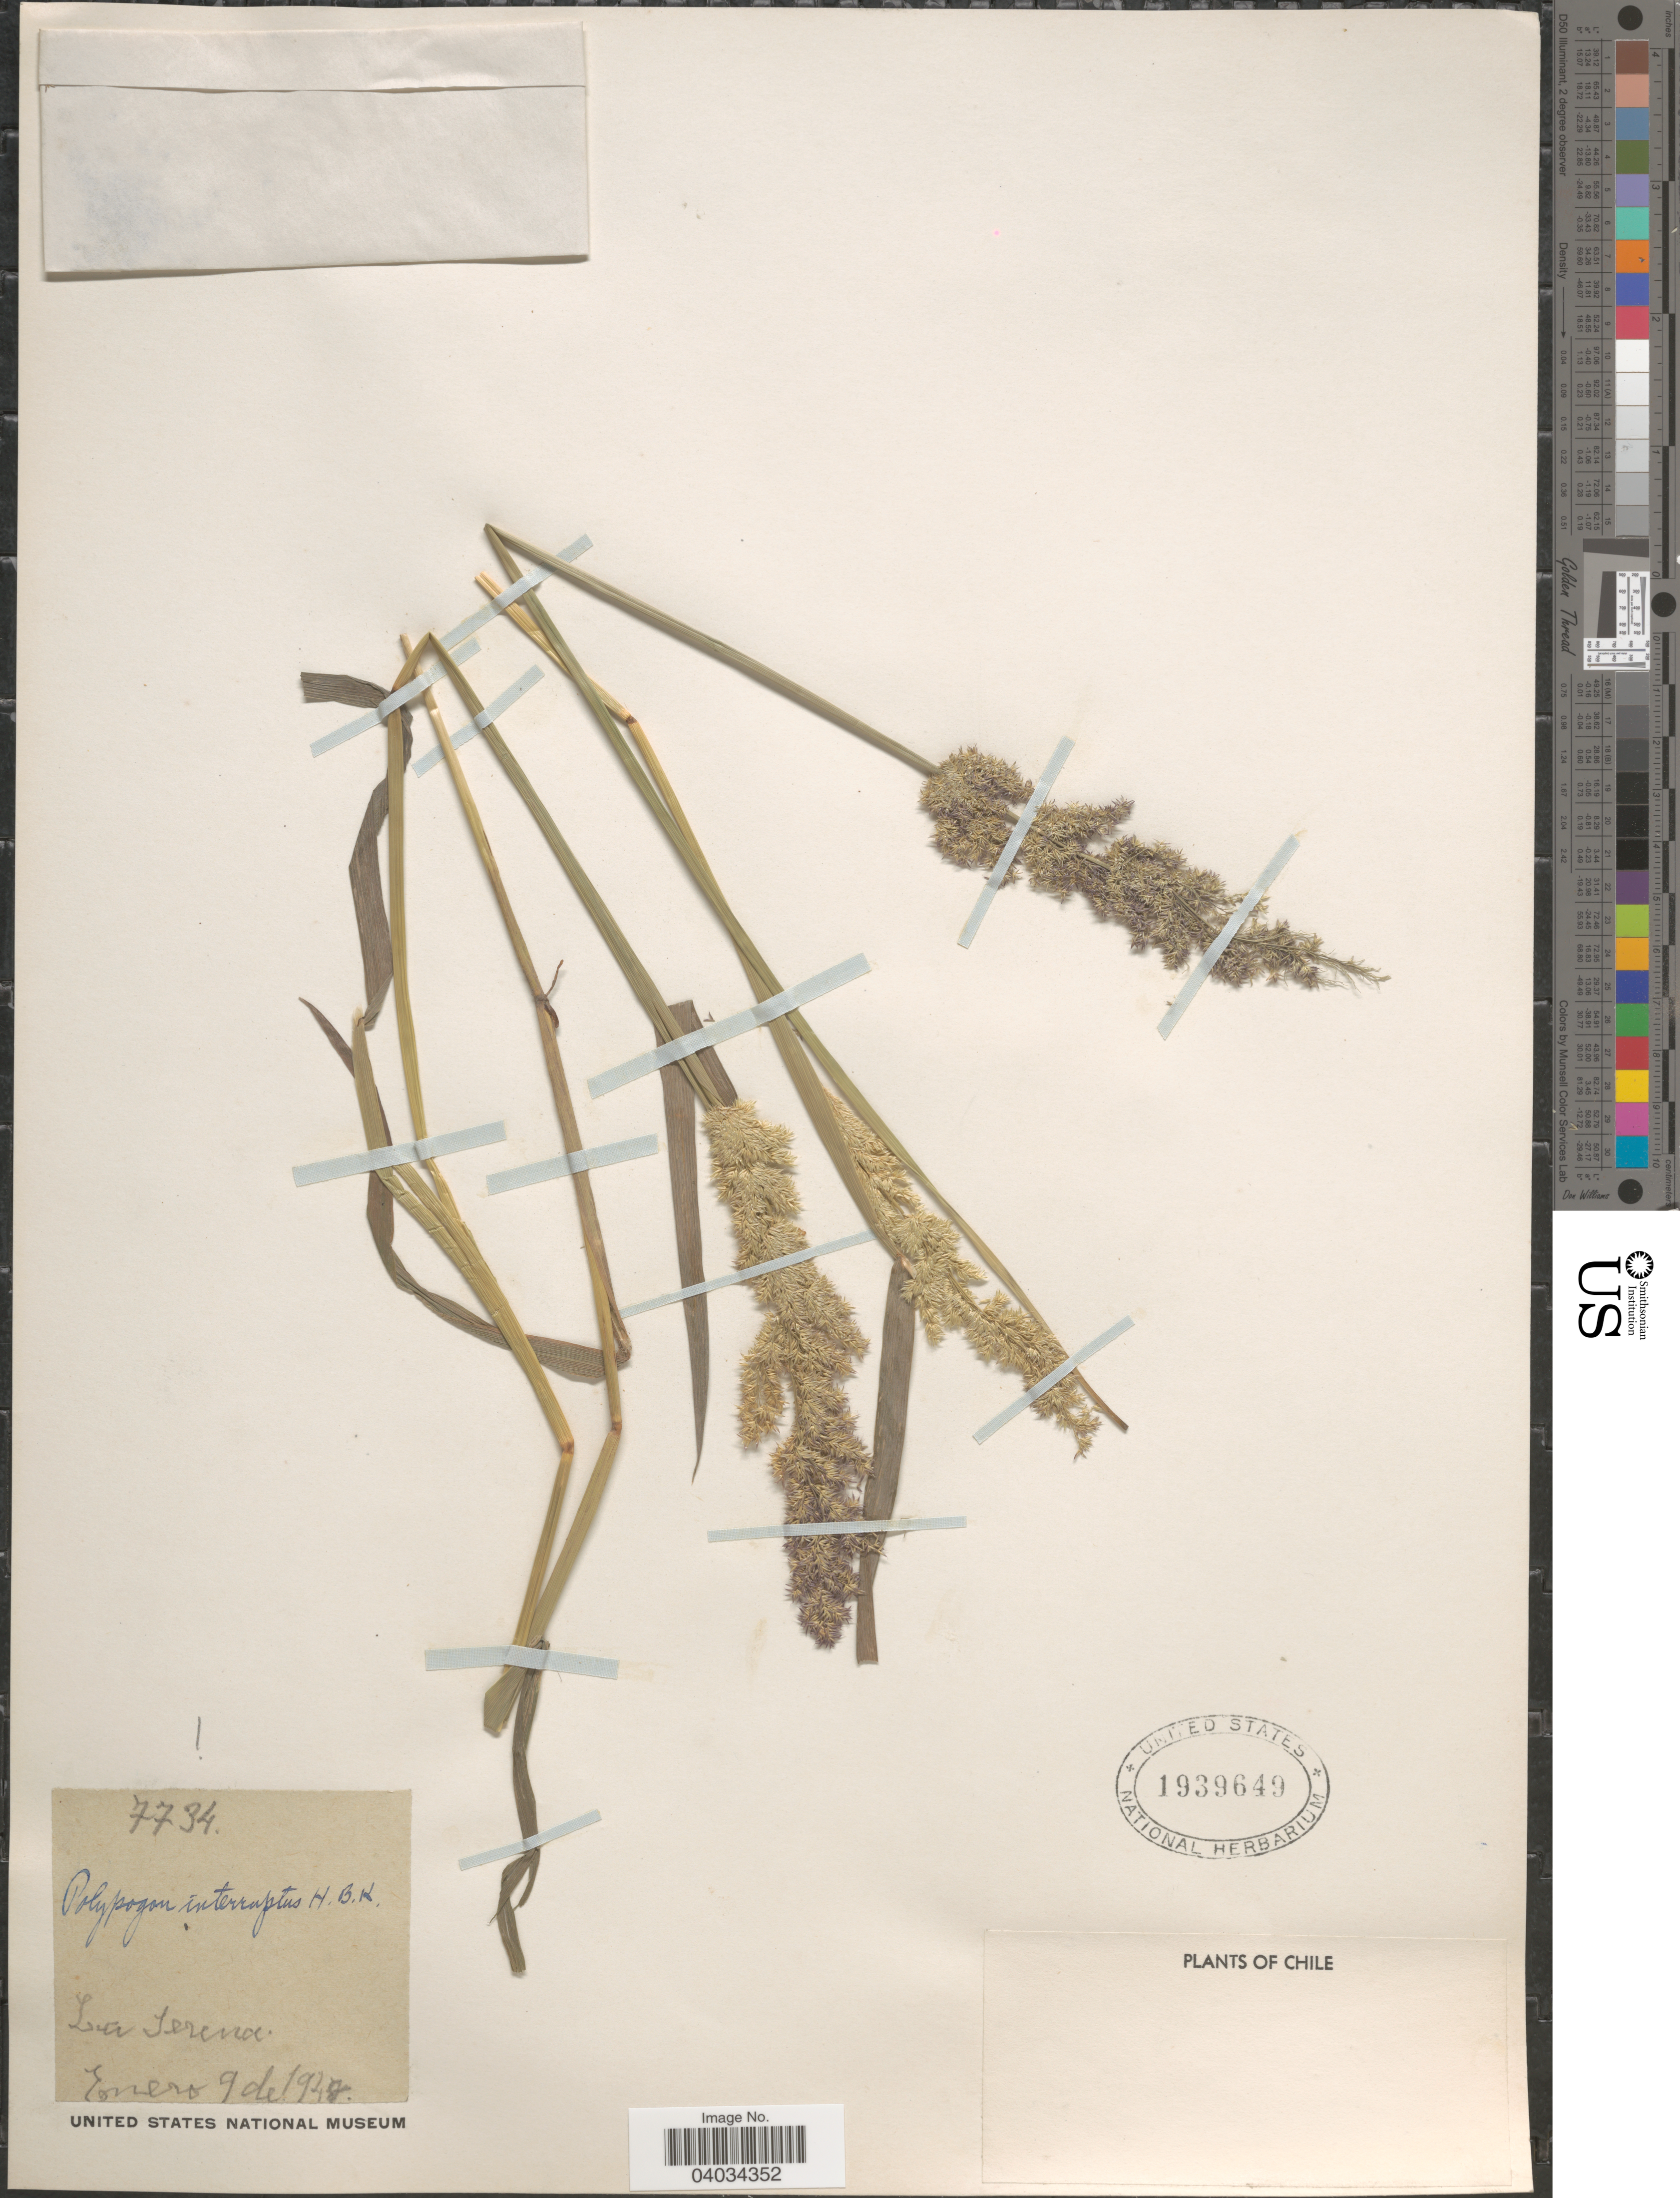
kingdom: Plantae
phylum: Tracheophyta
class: Liliopsida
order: Poales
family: Poaceae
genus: Polypogon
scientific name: Polypogon interruptus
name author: Kunth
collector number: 7734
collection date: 1948-01-09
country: Chile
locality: La Serena.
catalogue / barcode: US 1939649